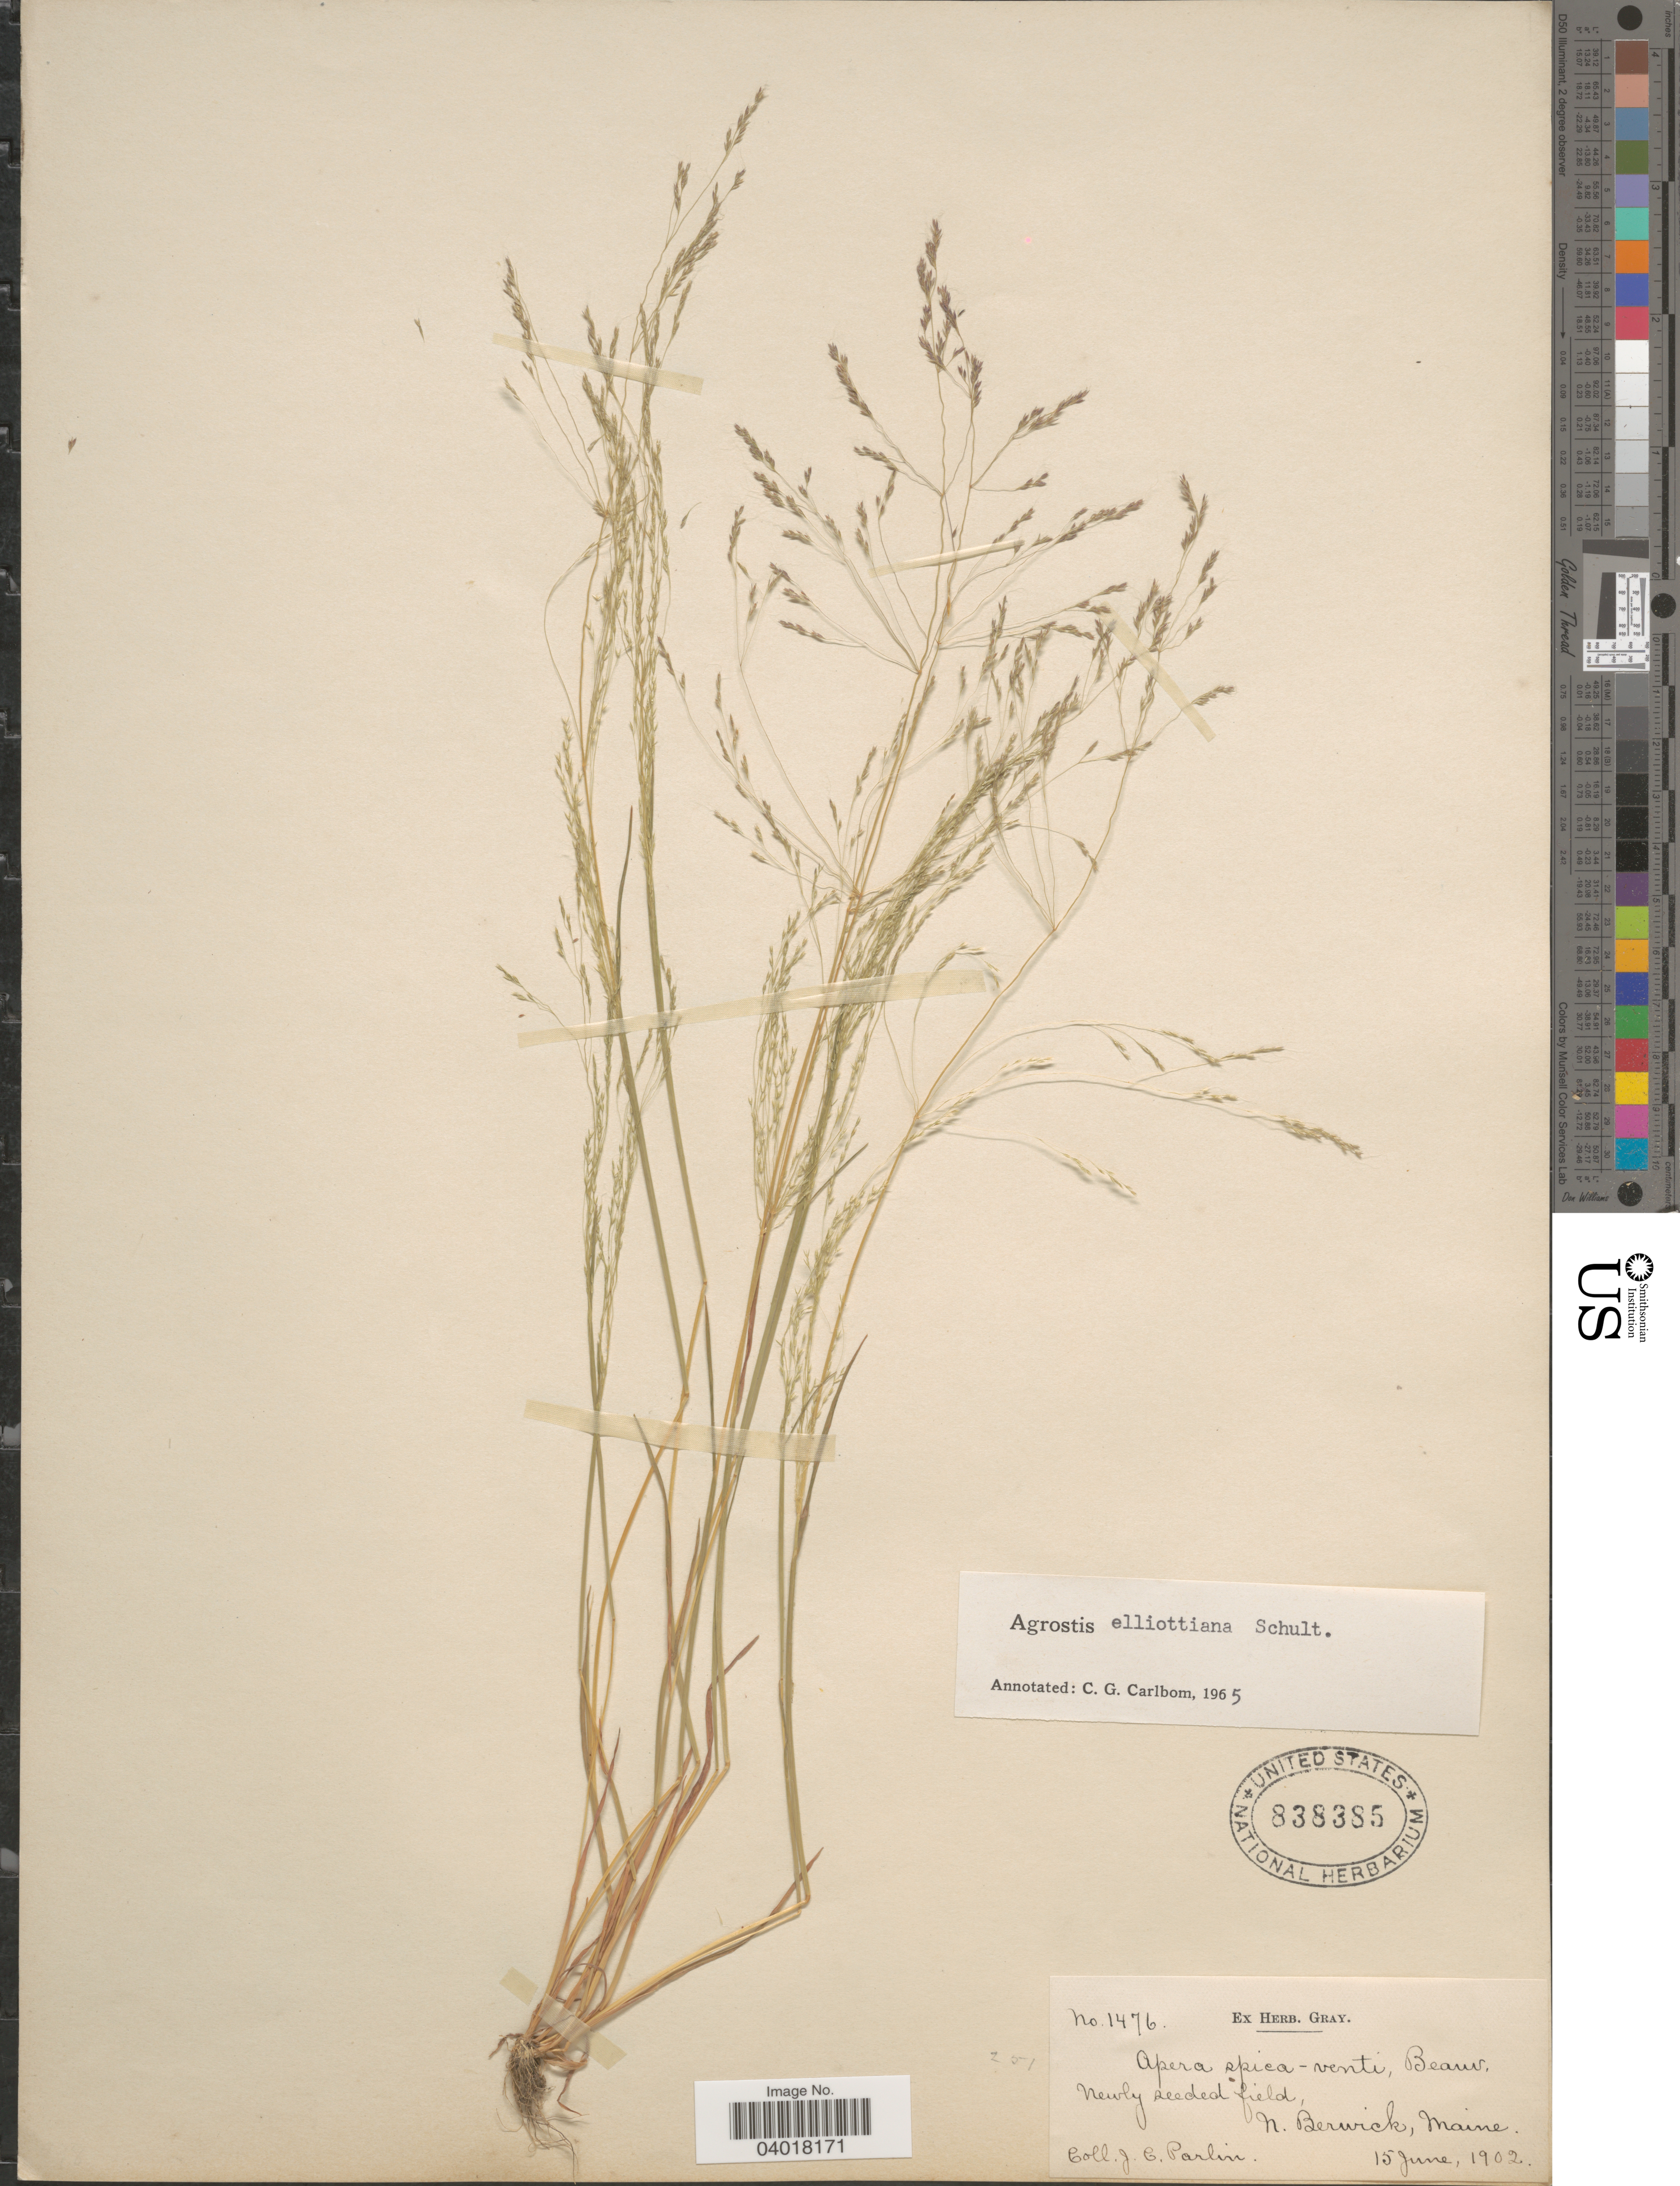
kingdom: Plantae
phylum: Tracheophyta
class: Liliopsida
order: Poales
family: Poaceae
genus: Agrostis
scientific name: Agrostis elliottiana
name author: Schult.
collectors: J. Parlin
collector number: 1476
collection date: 1902-06-15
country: United States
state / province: Maine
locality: N. Berwick.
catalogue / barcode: US 838385